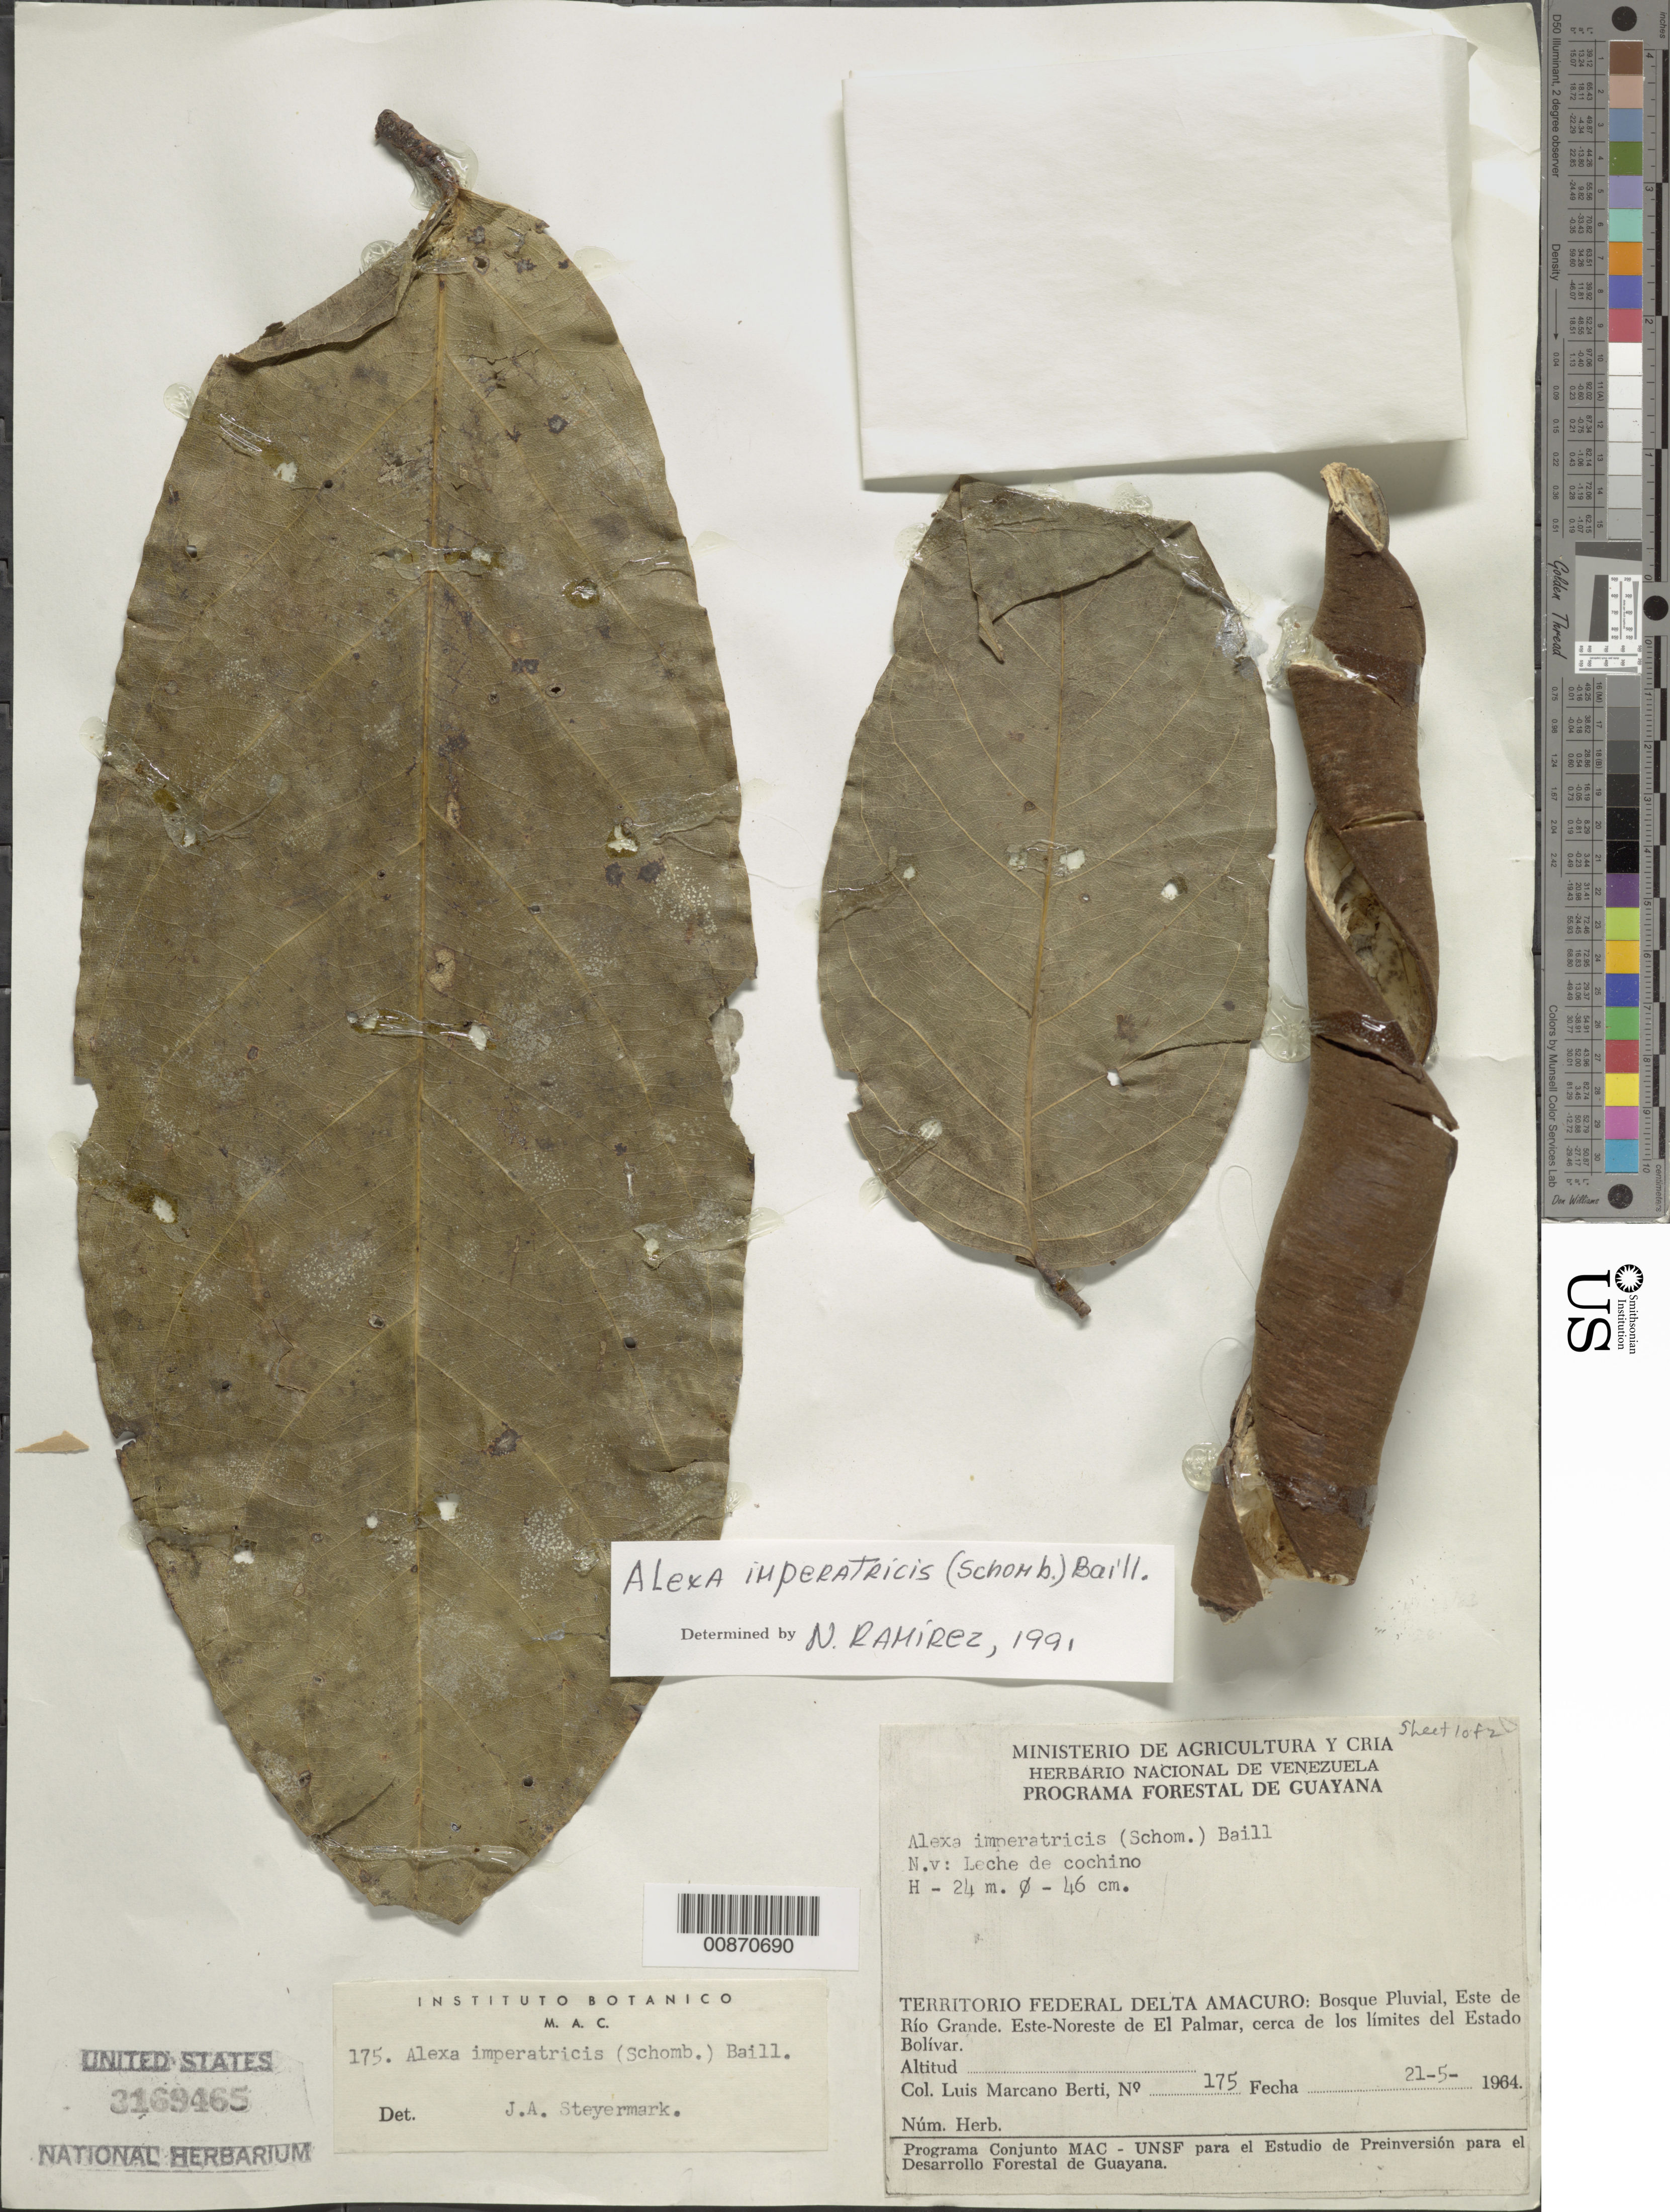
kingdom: Plantae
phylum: Tracheophyta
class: Magnoliopsida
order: Fabales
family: Fabaceae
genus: Alexa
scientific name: Alexa imperatricis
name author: (R.H. Schomb.) Baill.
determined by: Ramírez, N.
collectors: L. Marcano-Berti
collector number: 175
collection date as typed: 21-May-64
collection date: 1964-05-21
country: Venezuela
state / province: Delta Amacuro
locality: Este de Río Grande, ENE de El Palmar, cerca de los limites del Estado Bolívar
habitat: Bosque pluvial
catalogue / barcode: US 3169465